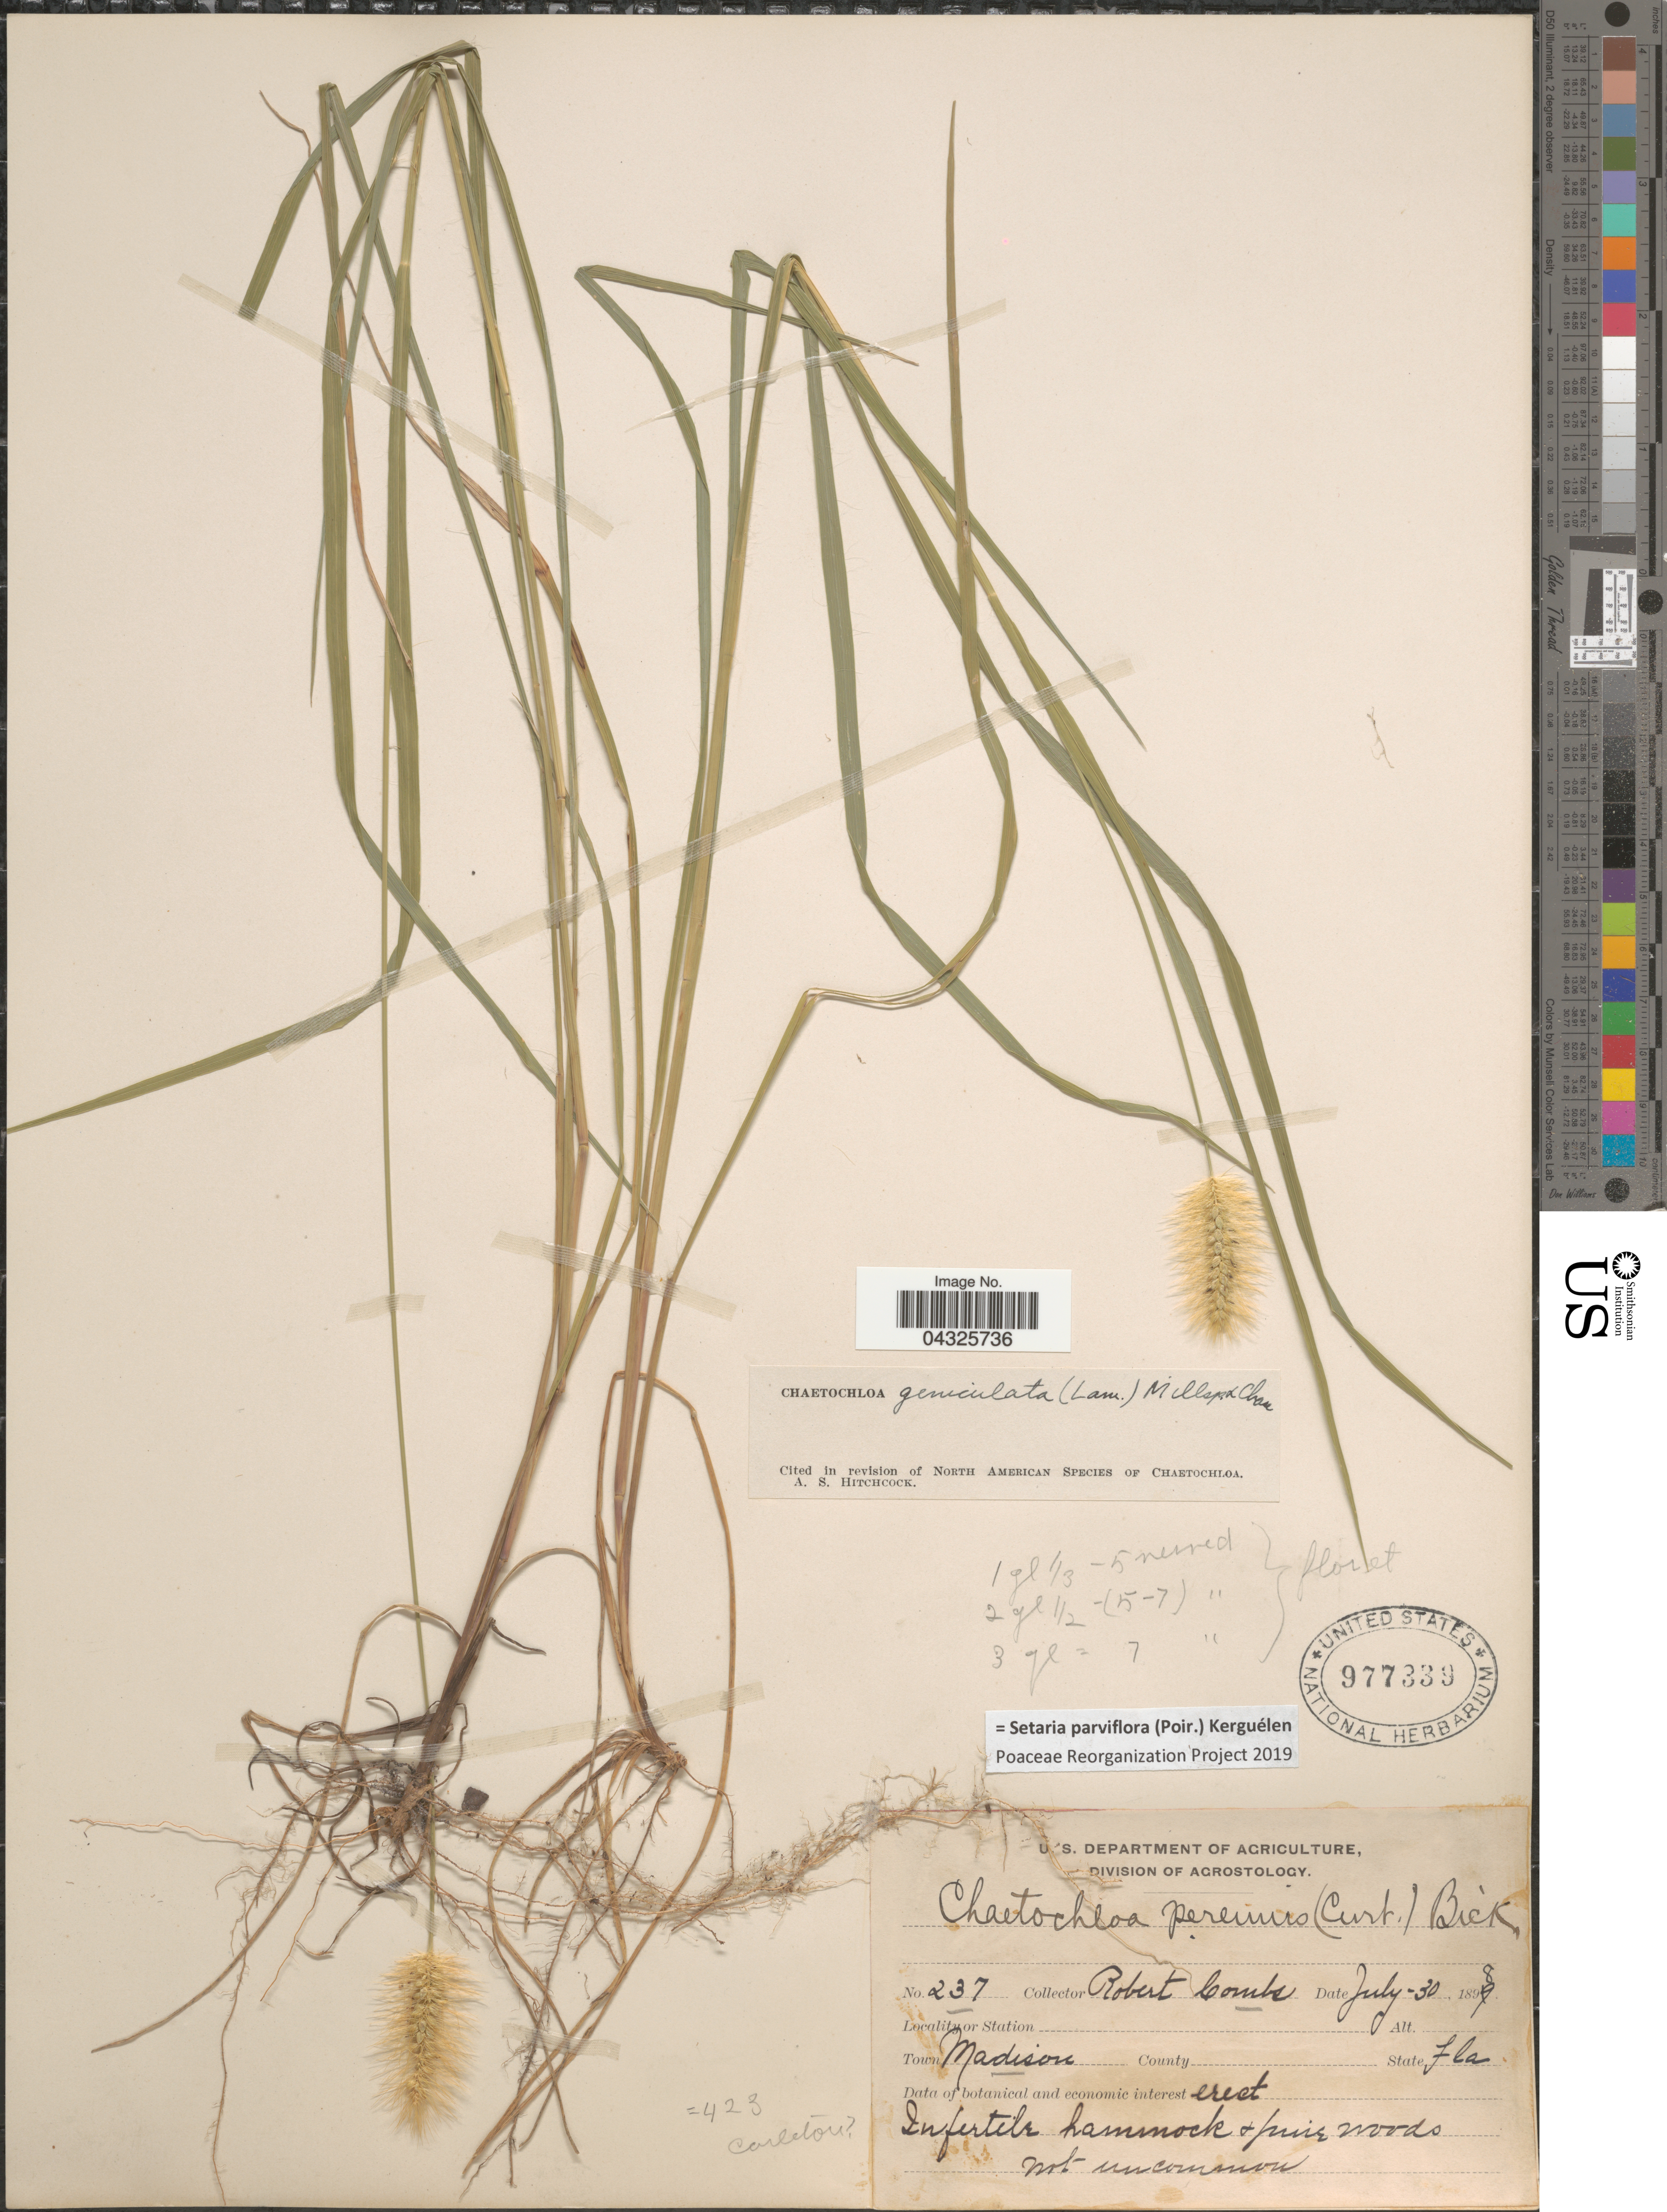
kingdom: Plantae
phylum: Tracheophyta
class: Liliopsida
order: Poales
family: Poaceae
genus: Setaria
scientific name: Setaria parviflora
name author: (Poir.) Kerguélen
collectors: R. Combs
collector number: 237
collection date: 1898-07-30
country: United States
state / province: Florida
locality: Town Madison.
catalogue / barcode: US 977339